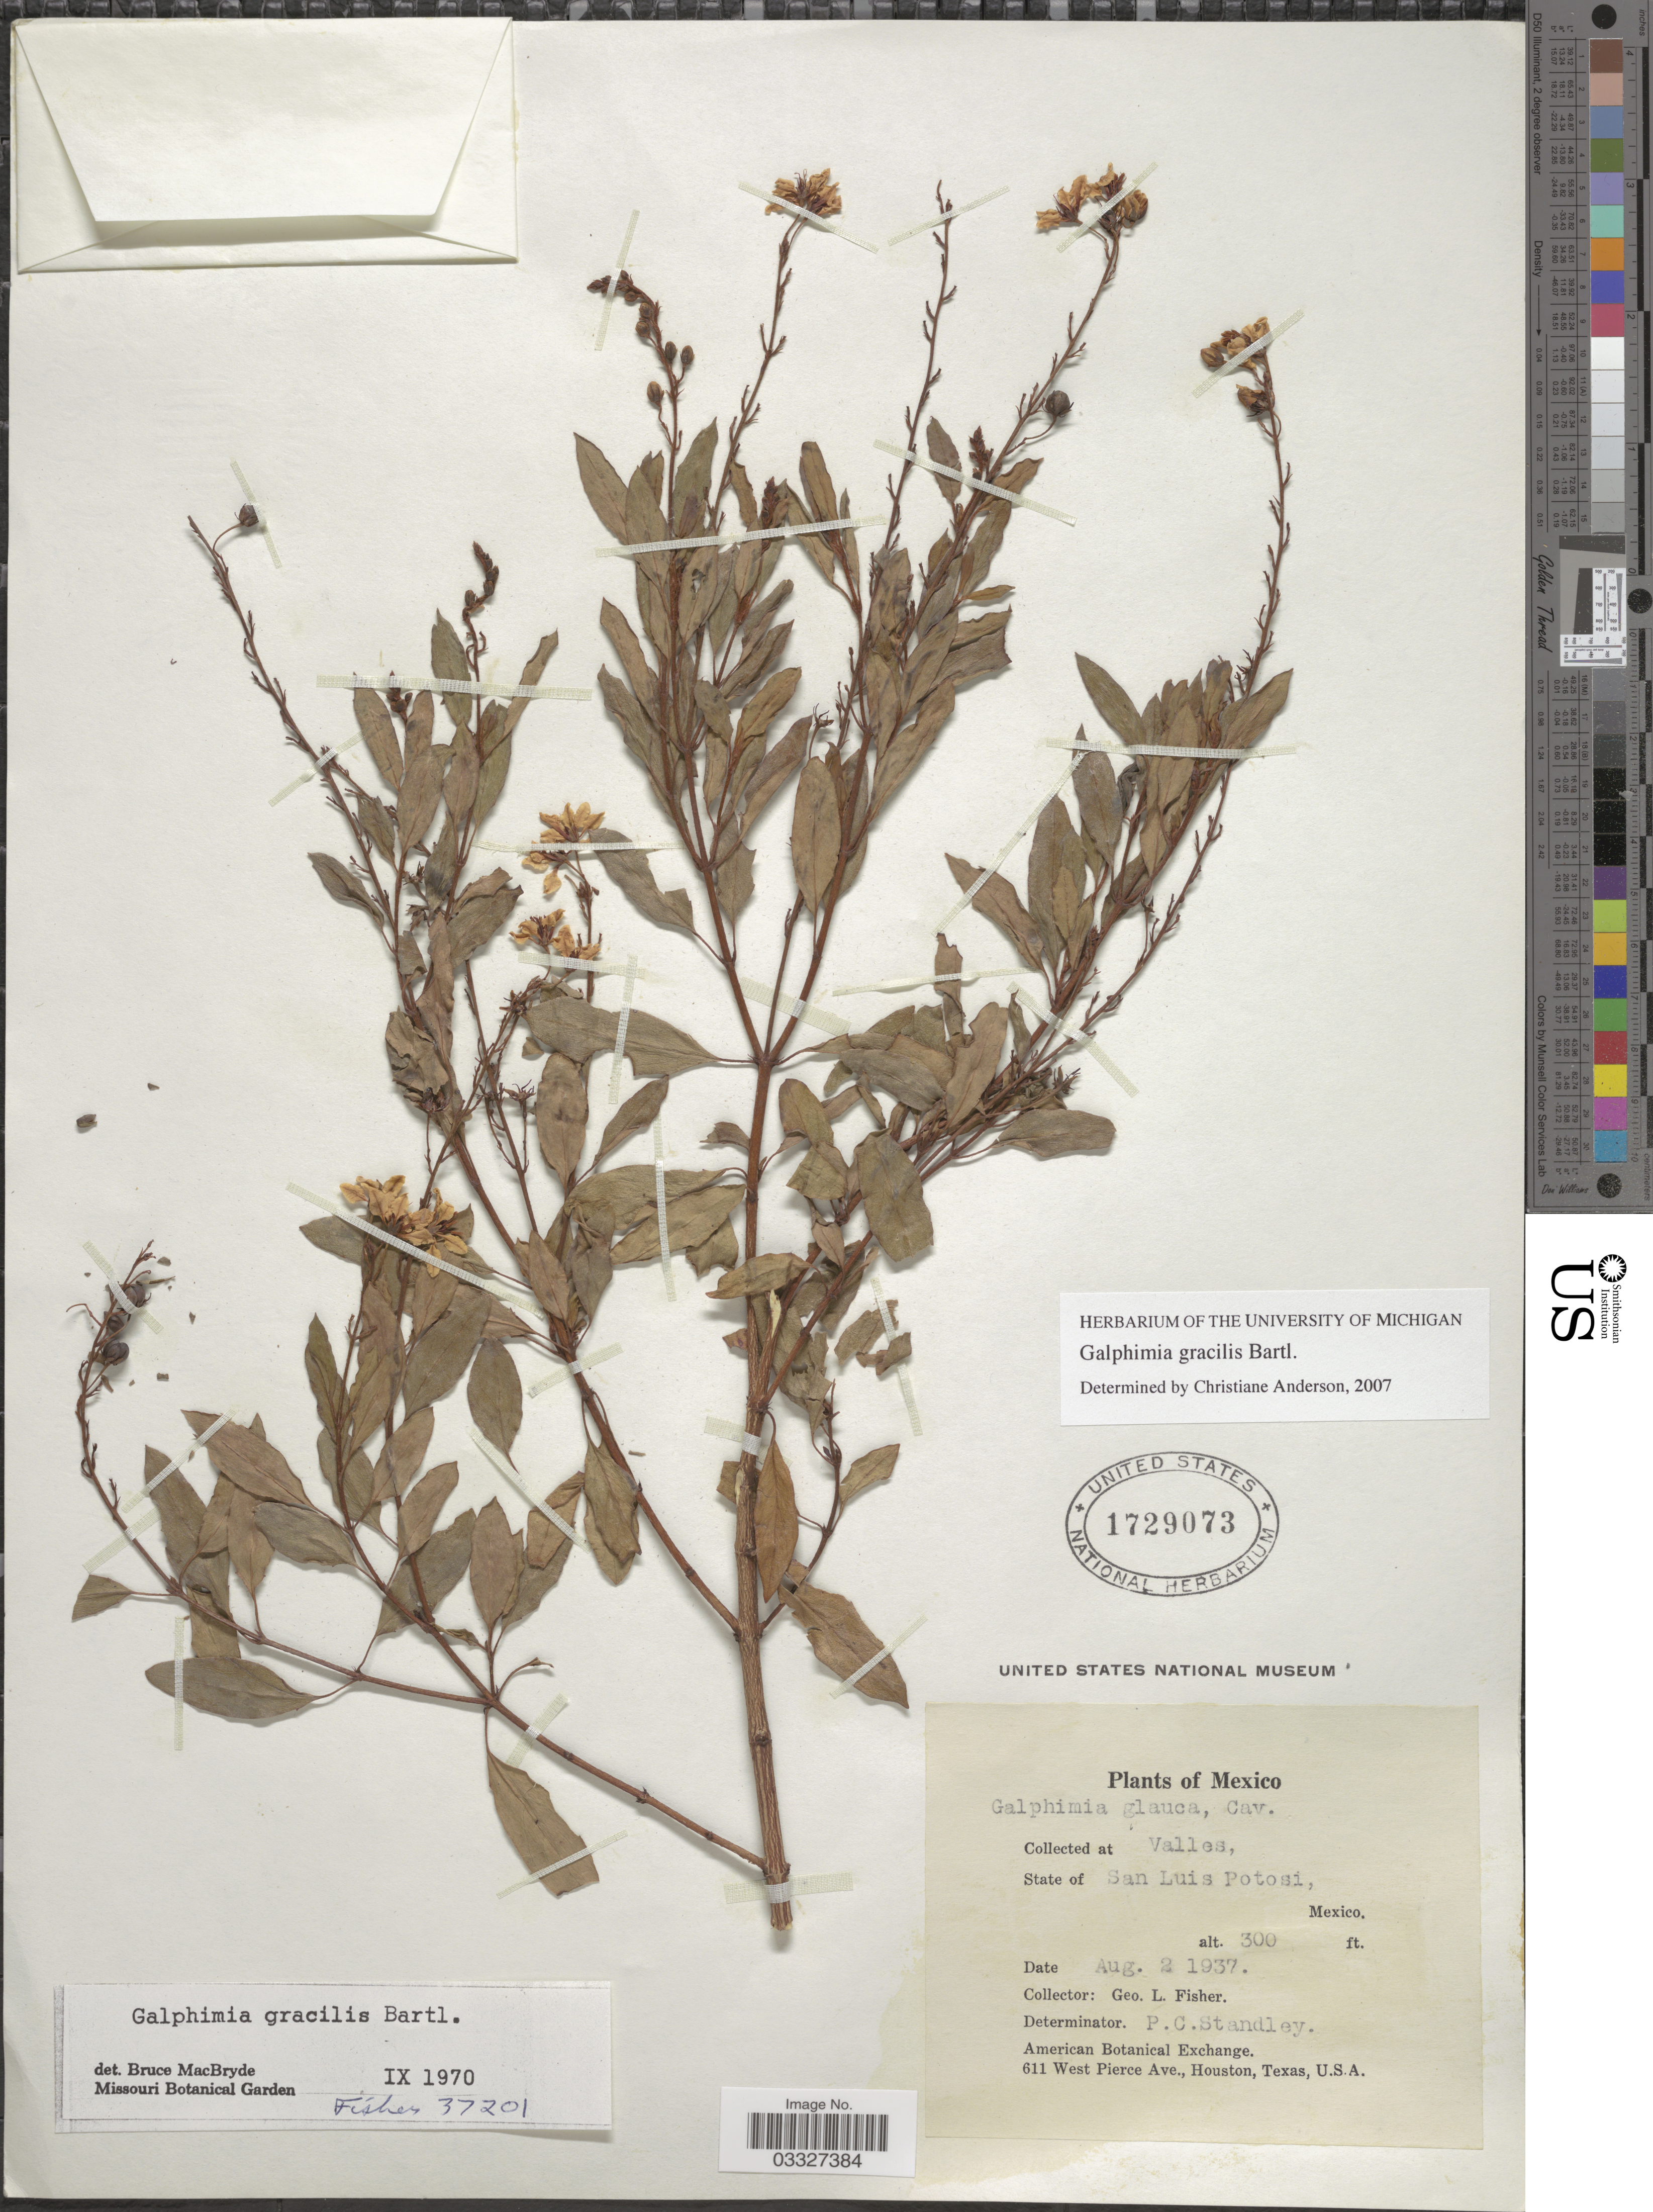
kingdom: Plantae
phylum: Tracheophyta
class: Magnoliopsida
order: Malpighiales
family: Malpighiaceae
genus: Galphimia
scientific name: Galphimia gracilis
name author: Bartl.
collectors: G. L. Fisher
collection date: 1937-08-02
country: Mexico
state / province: San Luis Potosí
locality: At Valles.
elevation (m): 91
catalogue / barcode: US 1729073